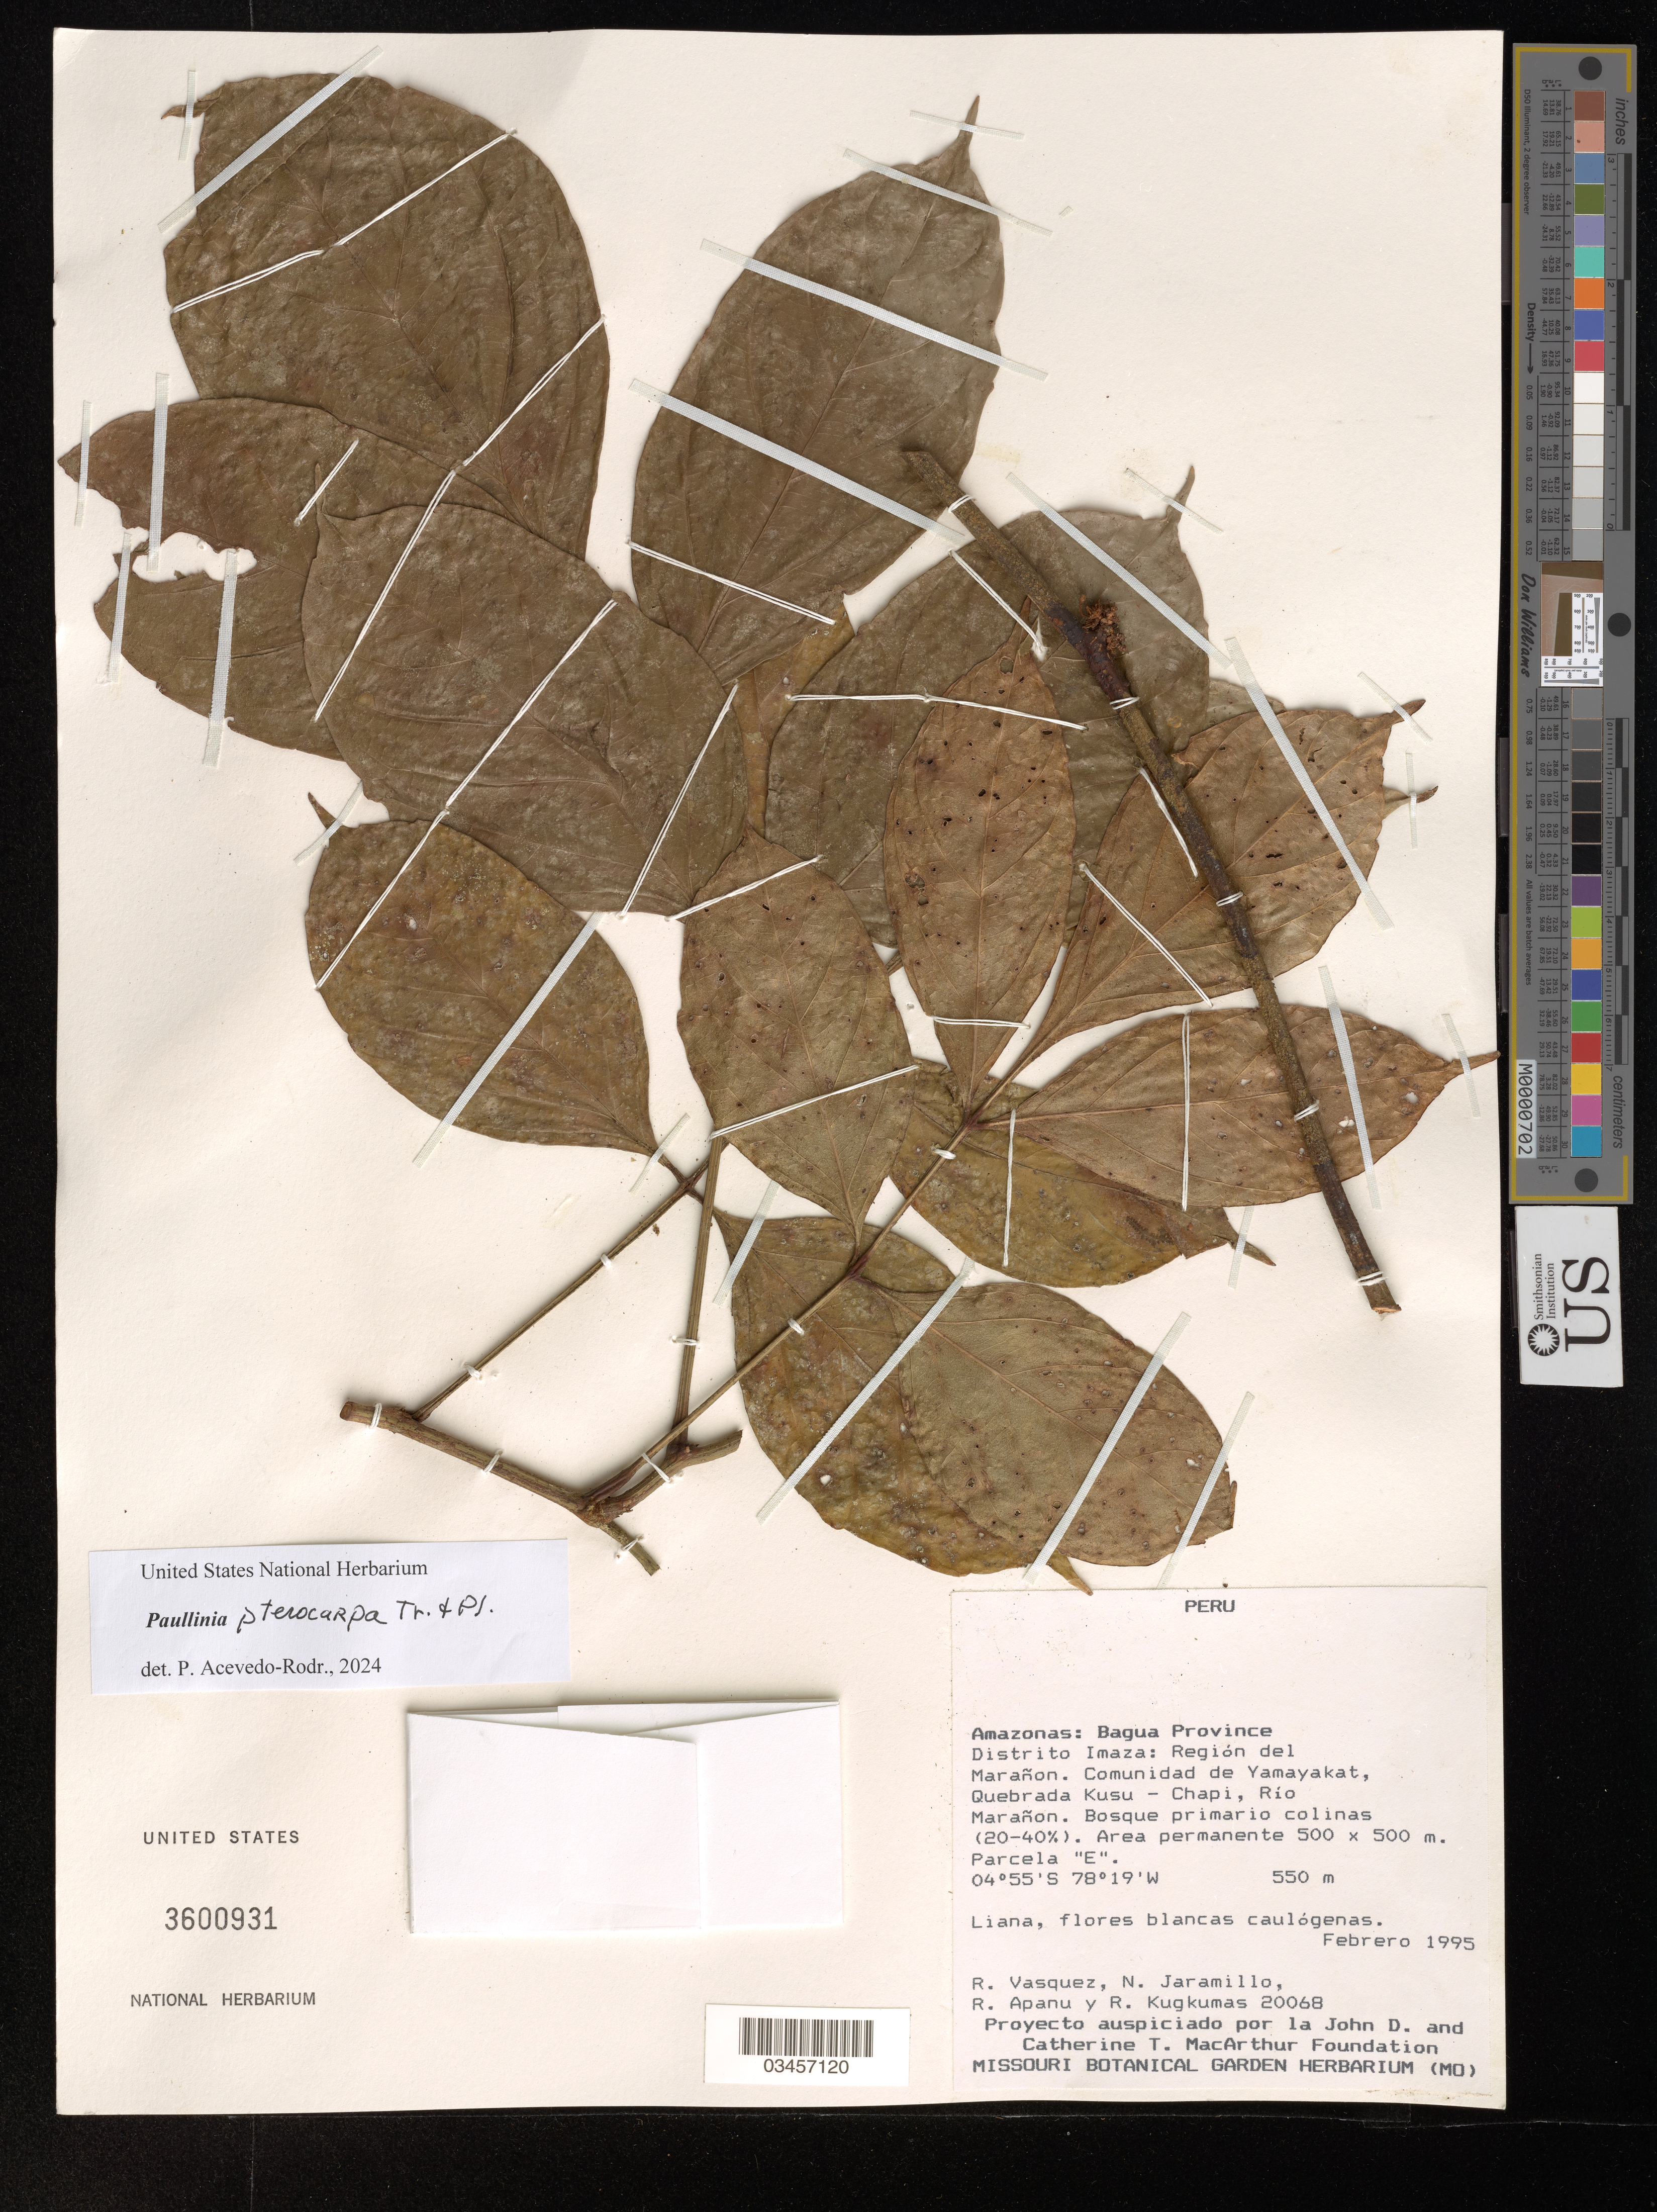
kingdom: Plantae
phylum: Tracheophyta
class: Magnoliopsida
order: Sapindales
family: Sapindaceae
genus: Paullinia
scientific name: Paullinia pterocarpa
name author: Triana & Planch.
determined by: Acevedo-Rodriguez, P., (US), Smithsonian Institution - National Museum of Natural History (UNITED STATES)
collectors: R. Vásquez, N. Jaramillo, R. Apanu & R. Kugkumas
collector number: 20068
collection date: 1995-02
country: Peru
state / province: Amazonas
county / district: Bagua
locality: Distrito Imaza: Región del Marañon, Comunidad de Yamayakat, Quebrada Kusu - Chapi, Río Marañon,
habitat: Bosque primario colinas (20-40%).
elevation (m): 550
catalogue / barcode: US 3600931